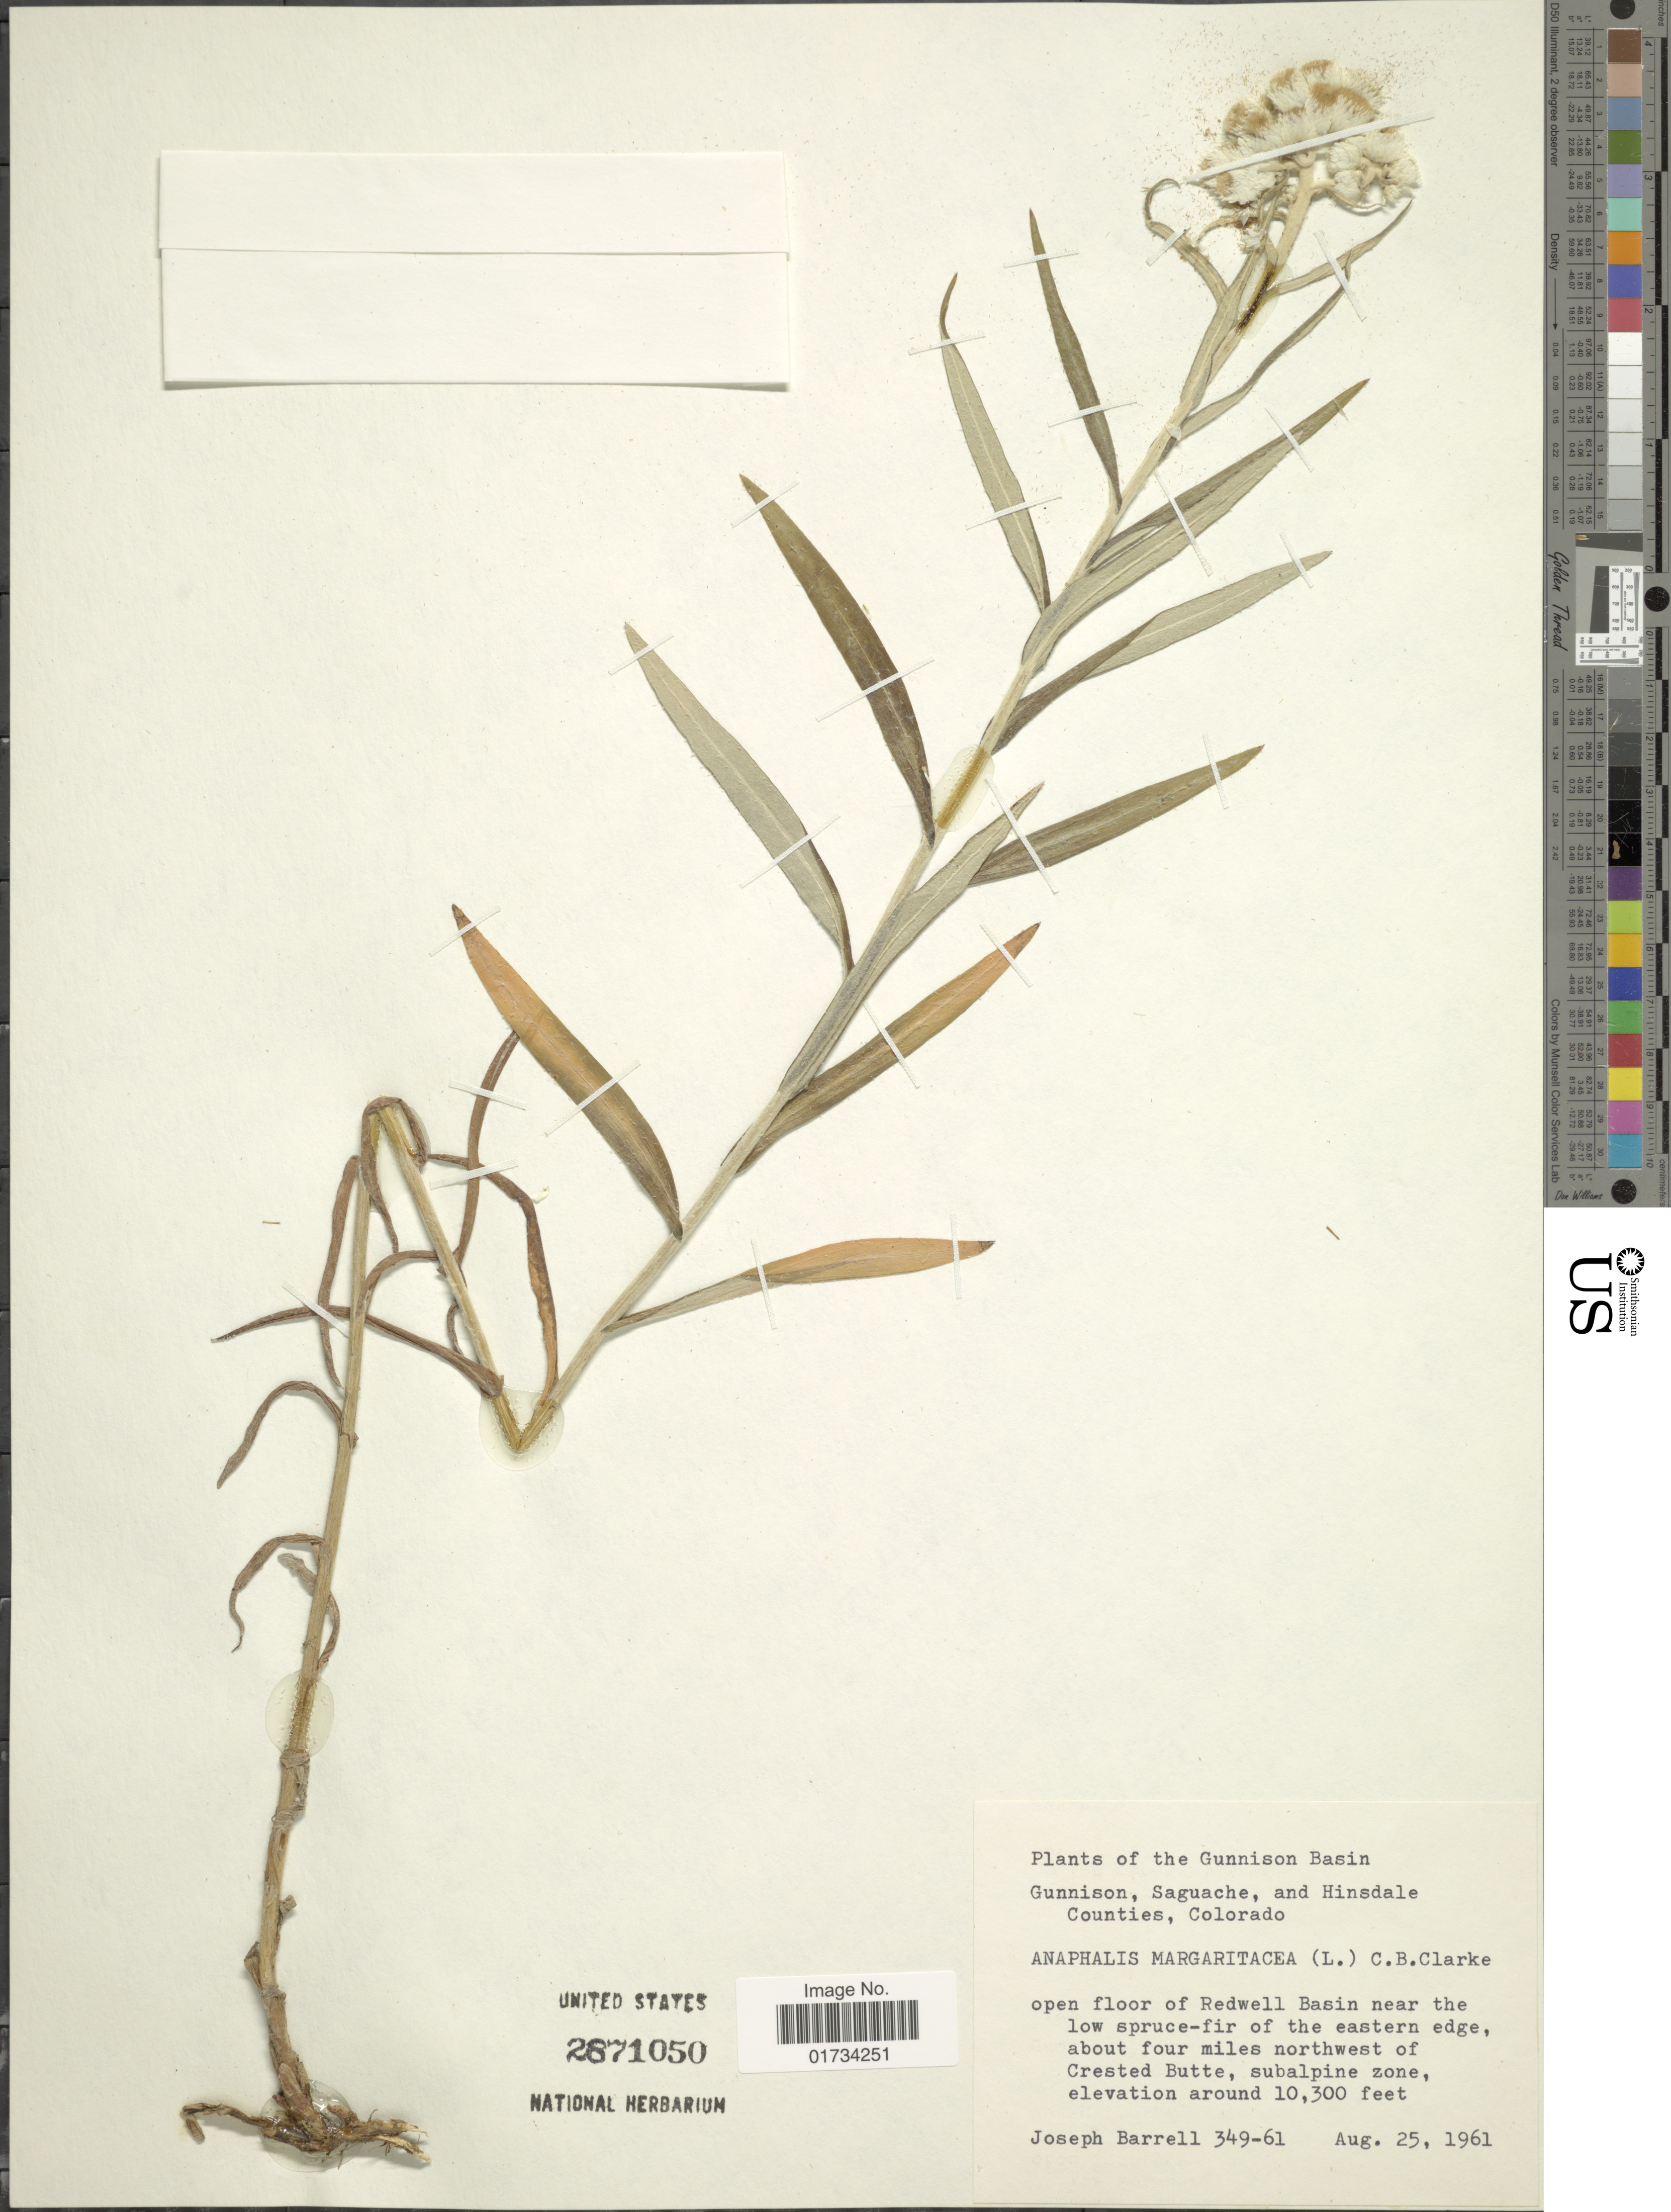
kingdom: Plantae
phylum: Tracheophyta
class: Magnoliopsida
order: Asterales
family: Asteraceae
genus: Anaphalis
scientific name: Anaphalis margaritacea var. occidentalis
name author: Greene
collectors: J. Barrell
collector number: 349-61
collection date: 1961-08-25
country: United States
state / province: Colorado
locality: Gunnison Basin, Redwell Basin near the low-pruc-fir of the eastern edge, about four miles northwest of Crested Butte, supalpine zone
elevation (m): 3139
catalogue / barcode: US 2871050